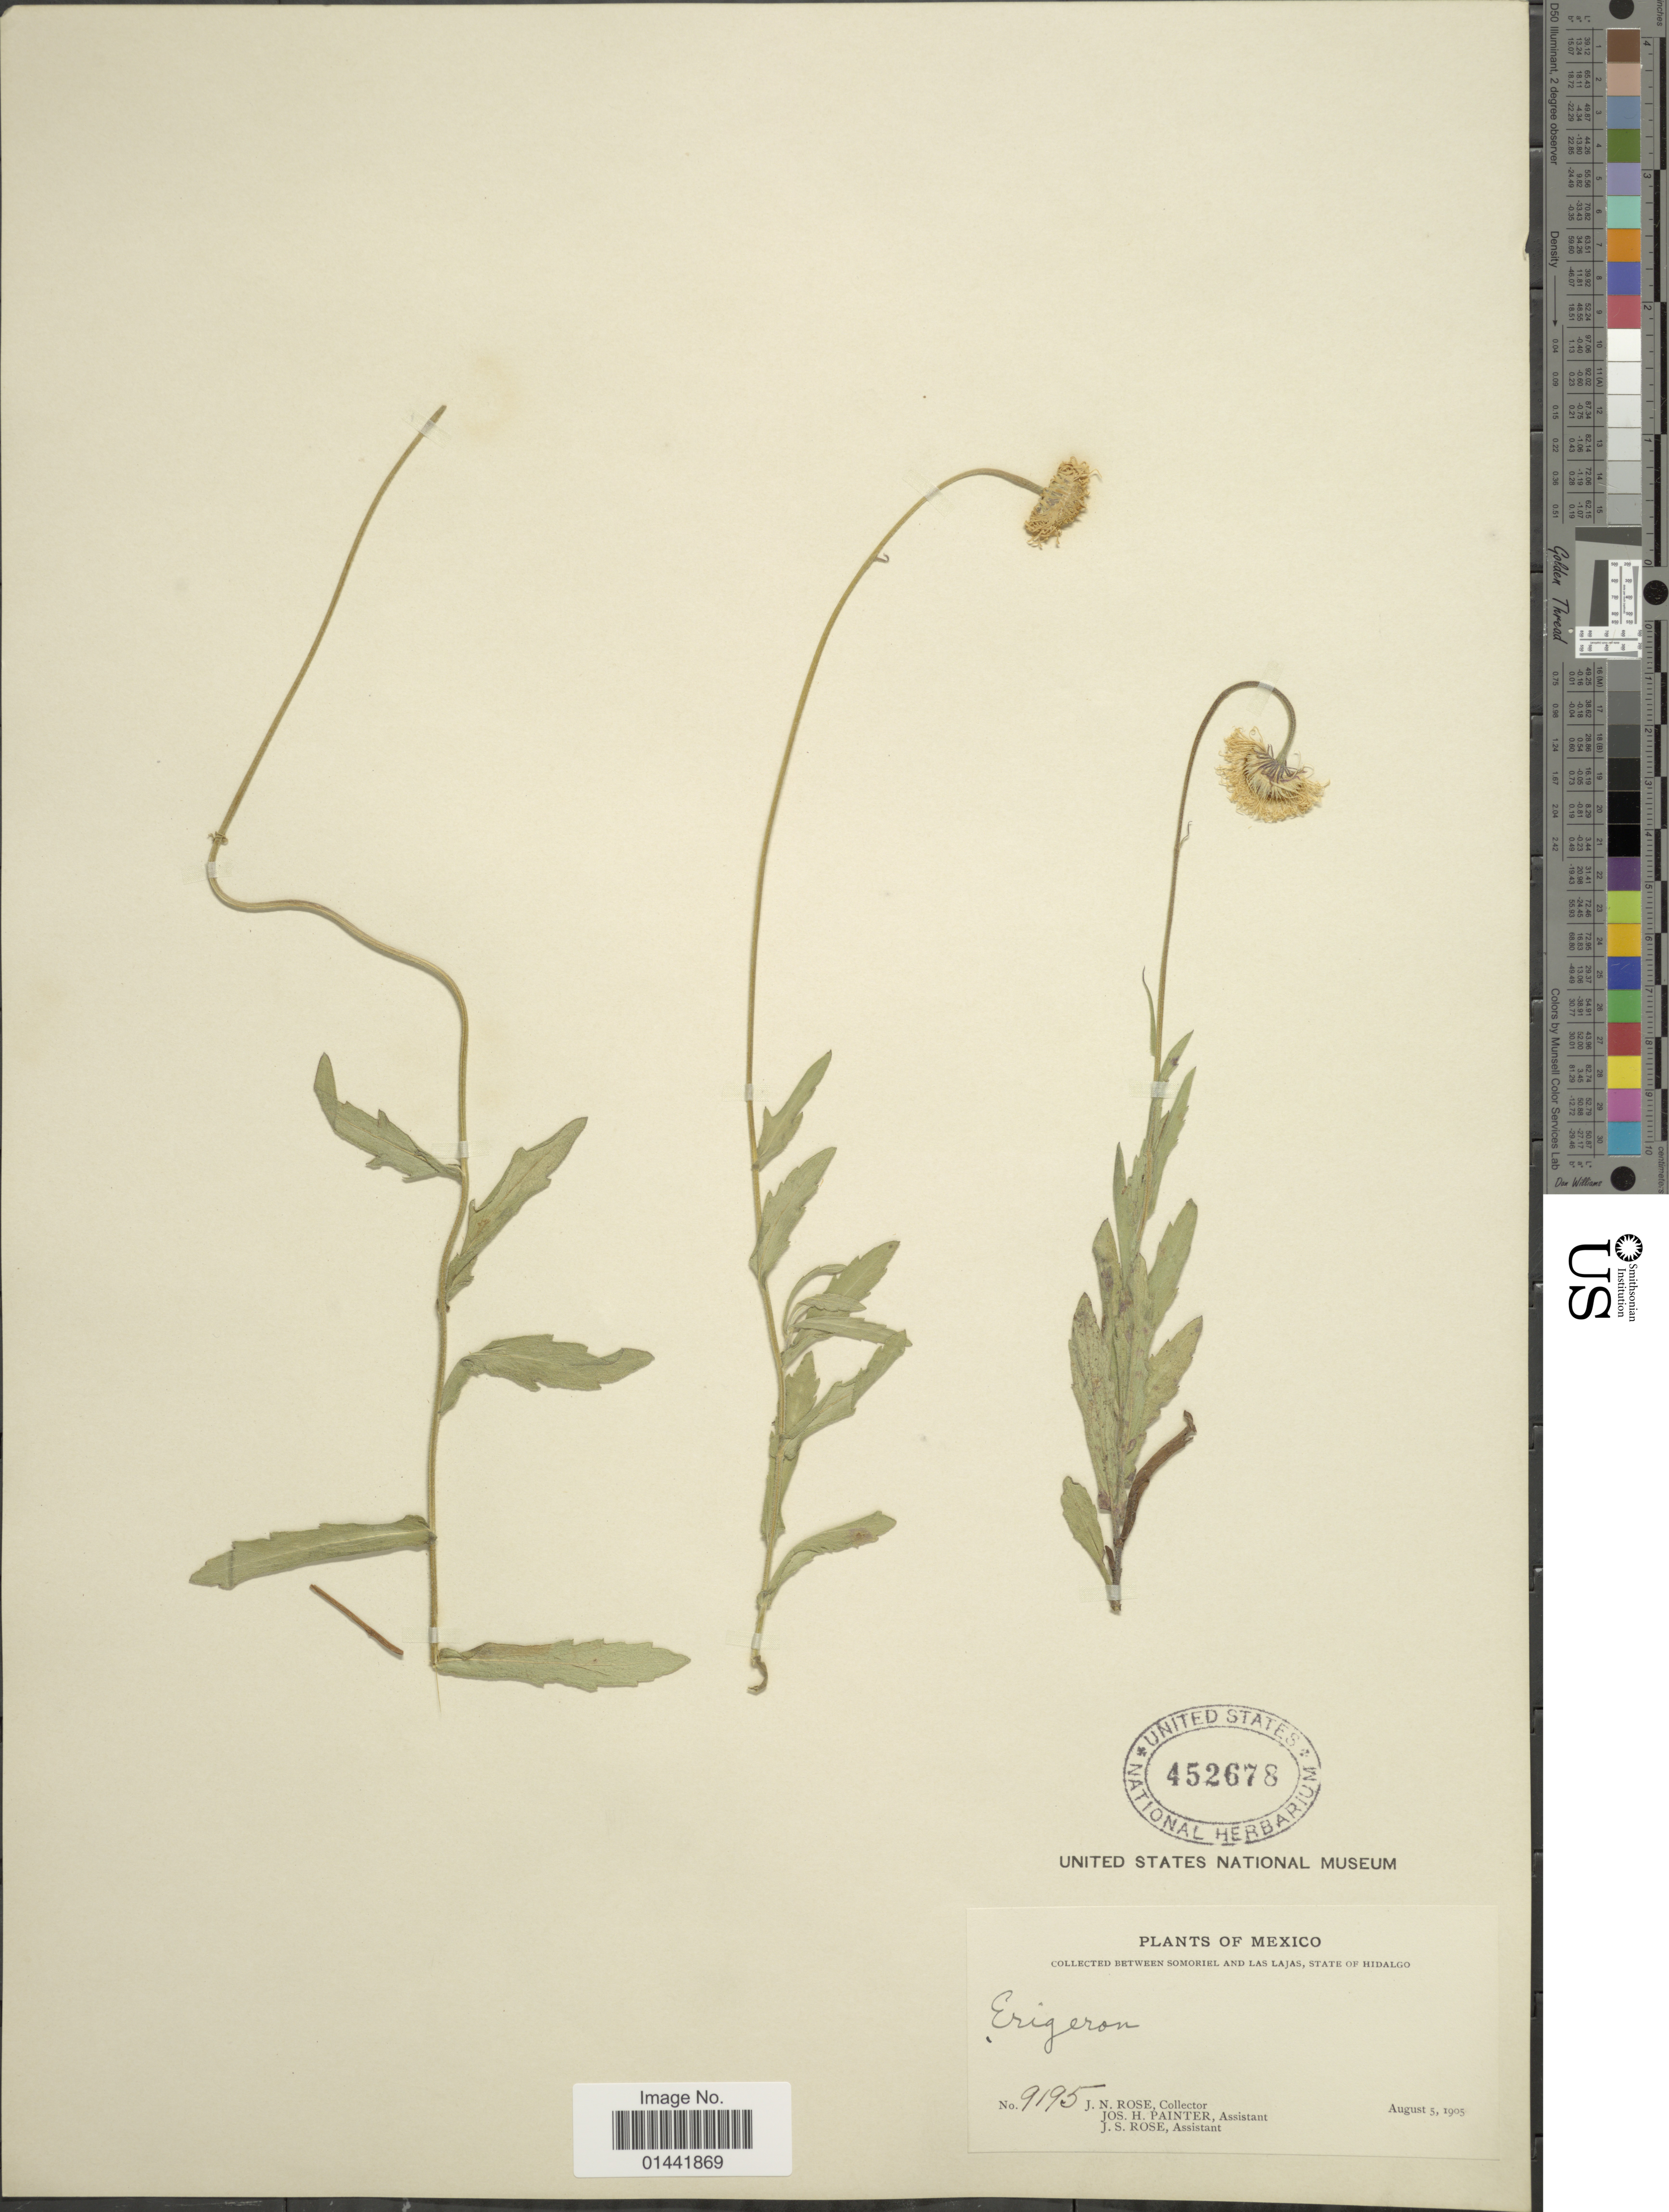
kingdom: Plantae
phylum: Tracheophyta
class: Magnoliopsida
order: Asterales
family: Asteraceae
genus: Erigeron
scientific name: Erigeron scaposus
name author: DC.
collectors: J. N. Rose, J. H. Painter & J. S. Rose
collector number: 9195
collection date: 1905-08-05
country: Mexico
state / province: Hidalgo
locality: Somoriel and Las Lajas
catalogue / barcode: US 452678